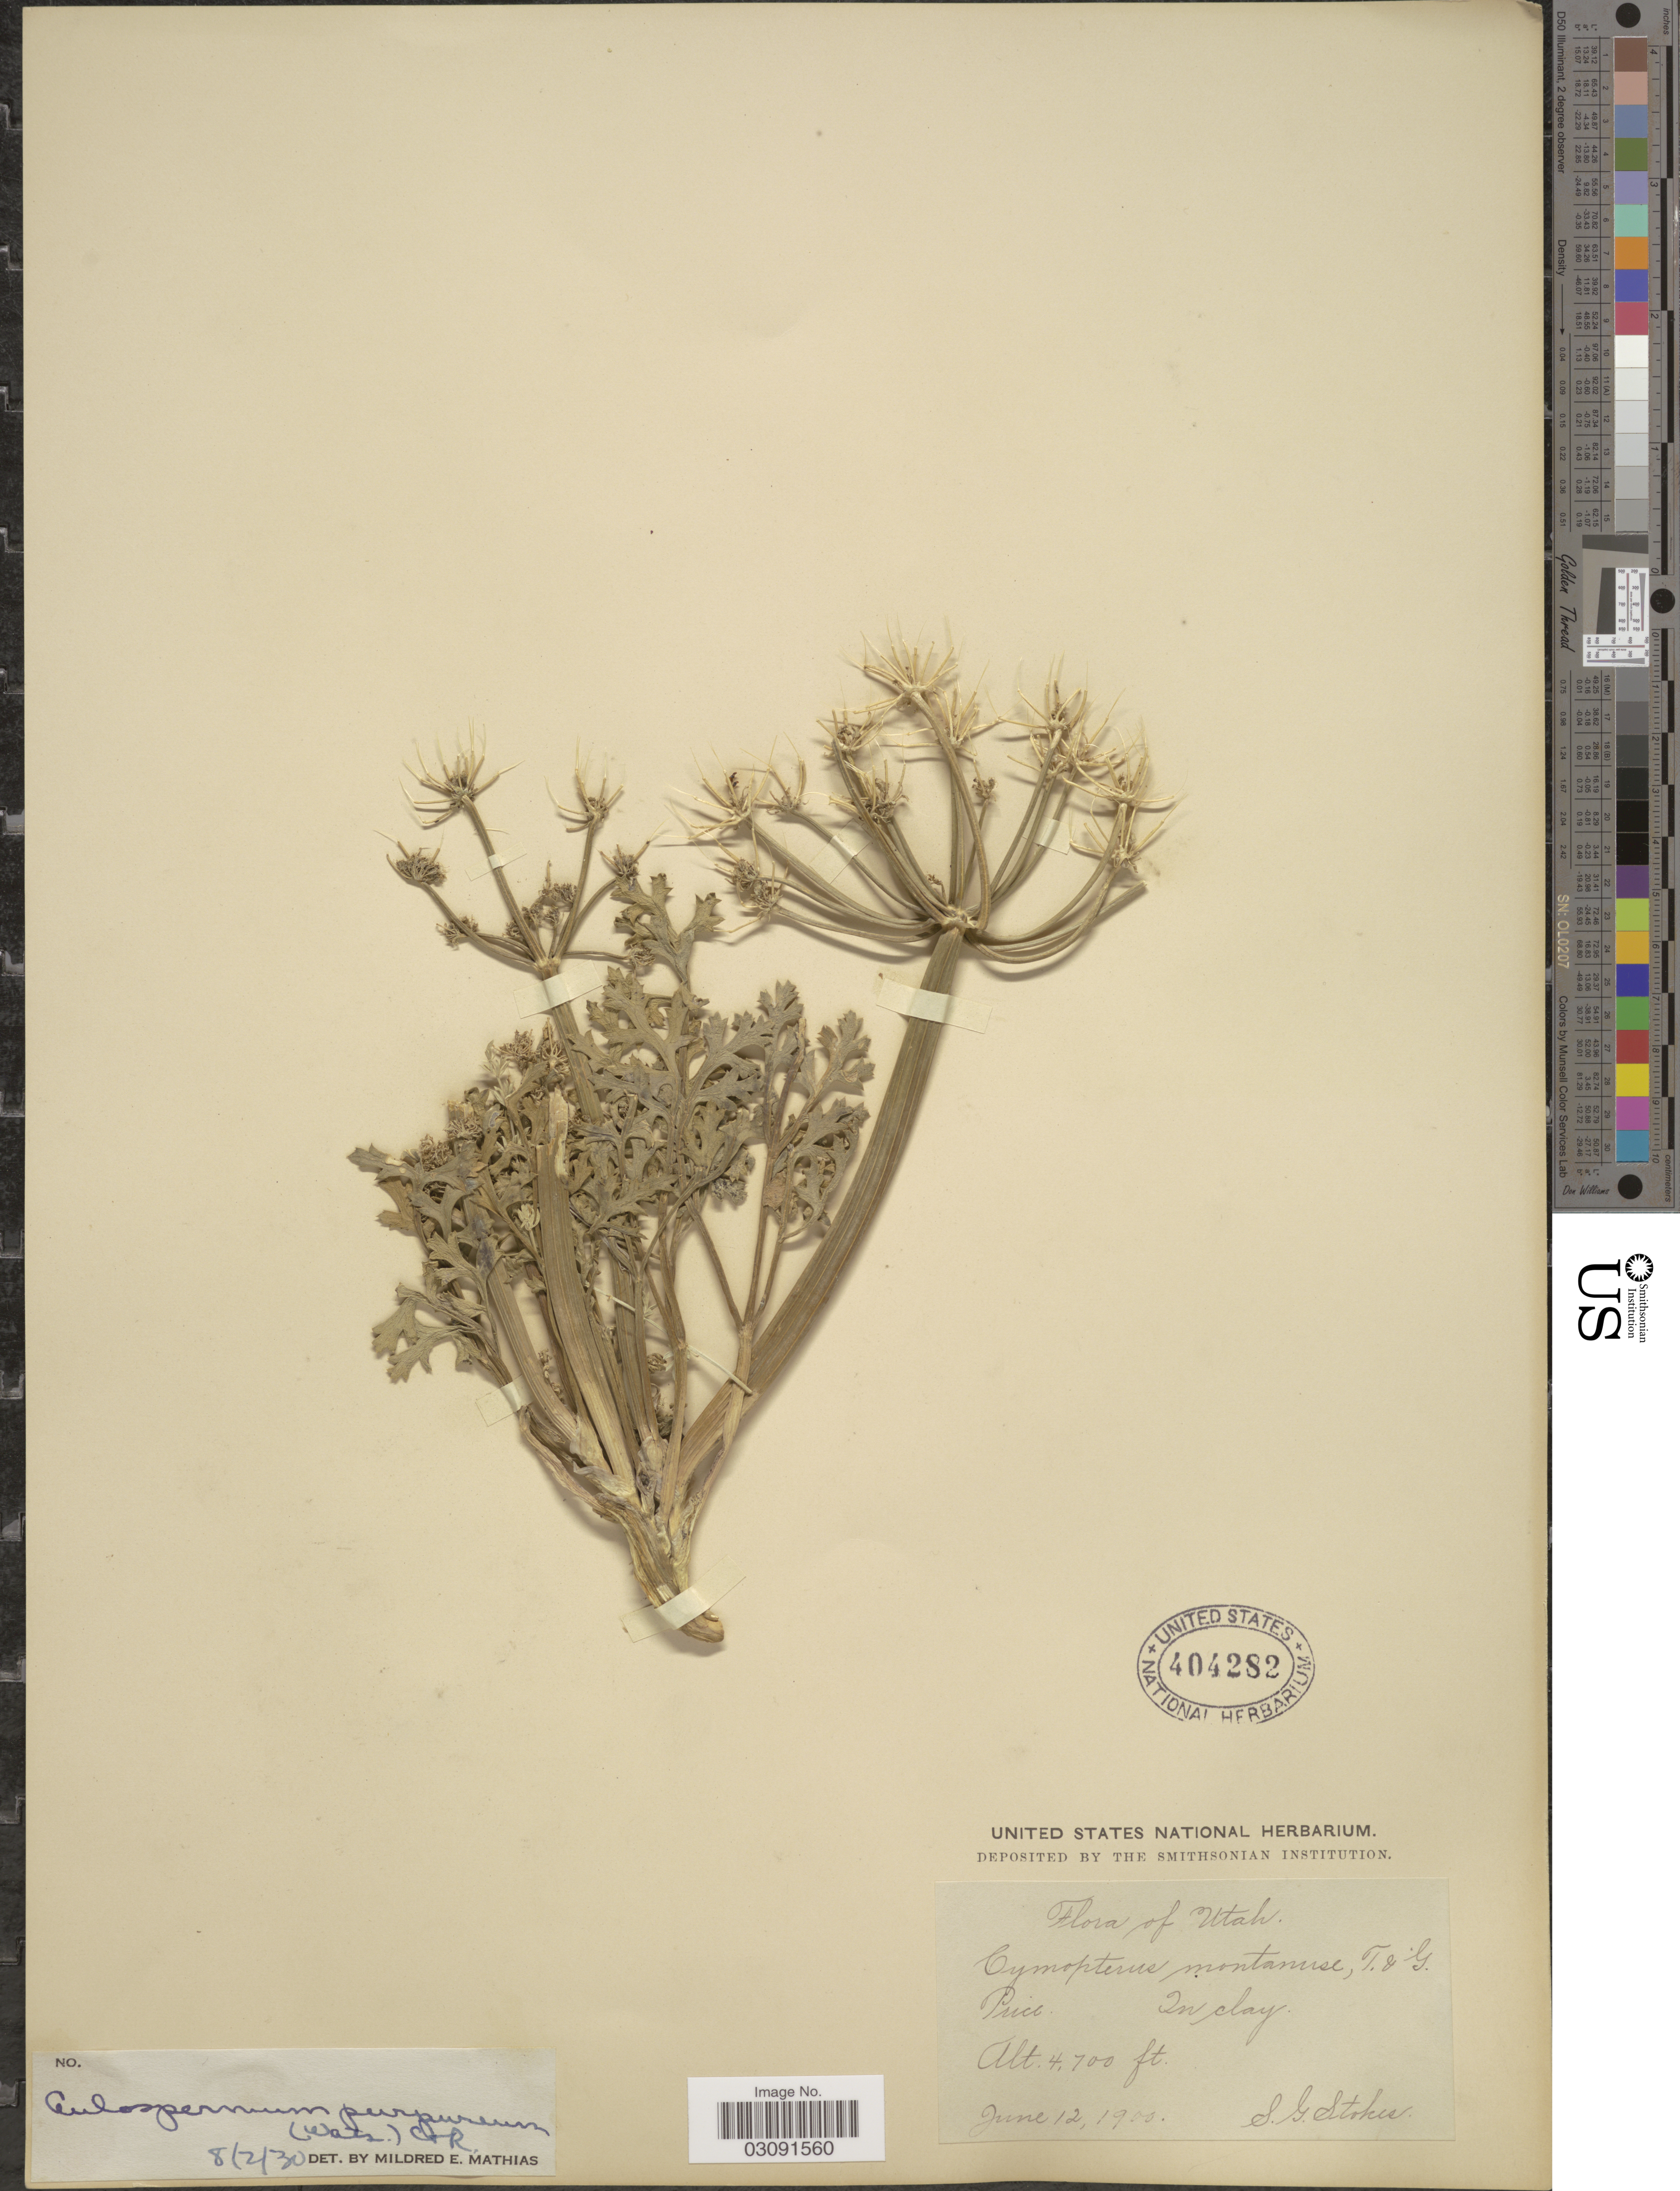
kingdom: Plantae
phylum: Tracheophyta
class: Magnoliopsida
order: Apiales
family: Apiaceae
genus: Cymopterus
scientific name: Cymopterus purpureus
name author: S. Watson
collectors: S. G. Stokes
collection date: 1900-06-12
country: United States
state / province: Utah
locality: Price.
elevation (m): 1433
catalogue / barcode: US 404282